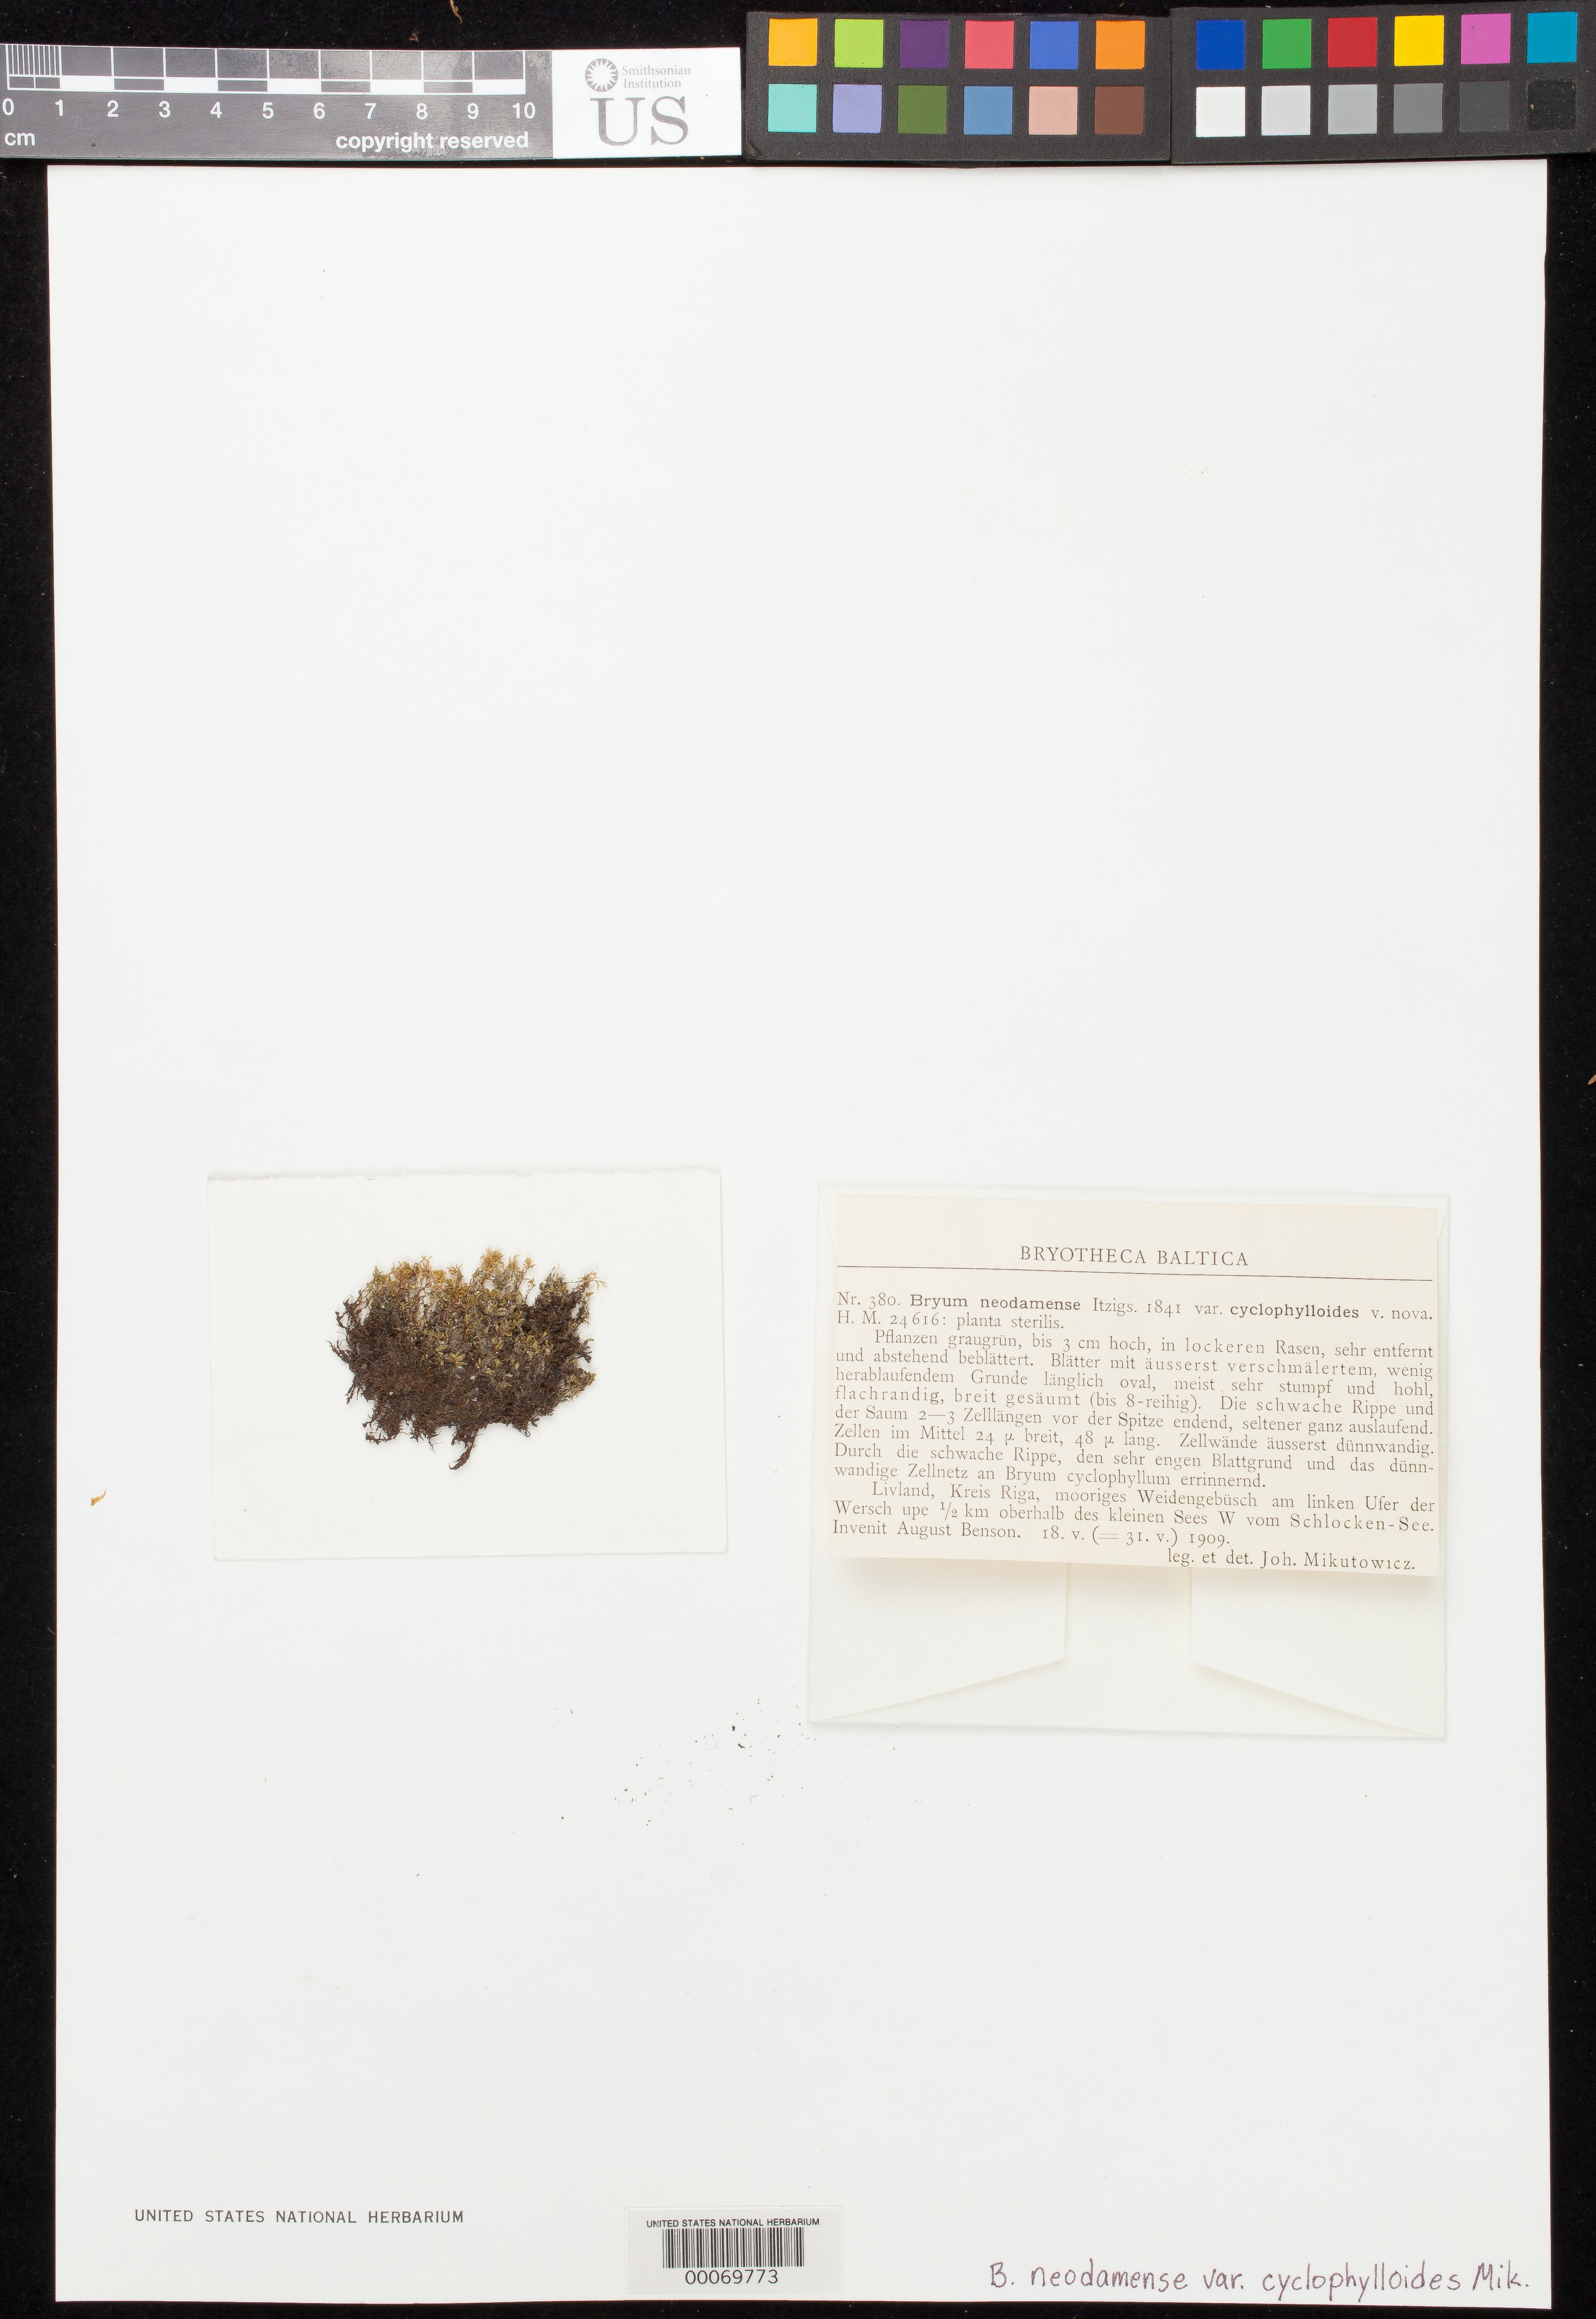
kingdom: Plantae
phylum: Bryophyta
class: Bryopsida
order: Bryales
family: Bryaceae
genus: Bryum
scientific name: Bryum neodamense var. cyclophylloides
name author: Mikut.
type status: Isotype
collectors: J. M. Mikutowicz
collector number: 380 Bry. Balt.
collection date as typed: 18 May 1909 to 31 Jun 1909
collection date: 1909-05-18/1909-06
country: Latvia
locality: Kreis Riga.